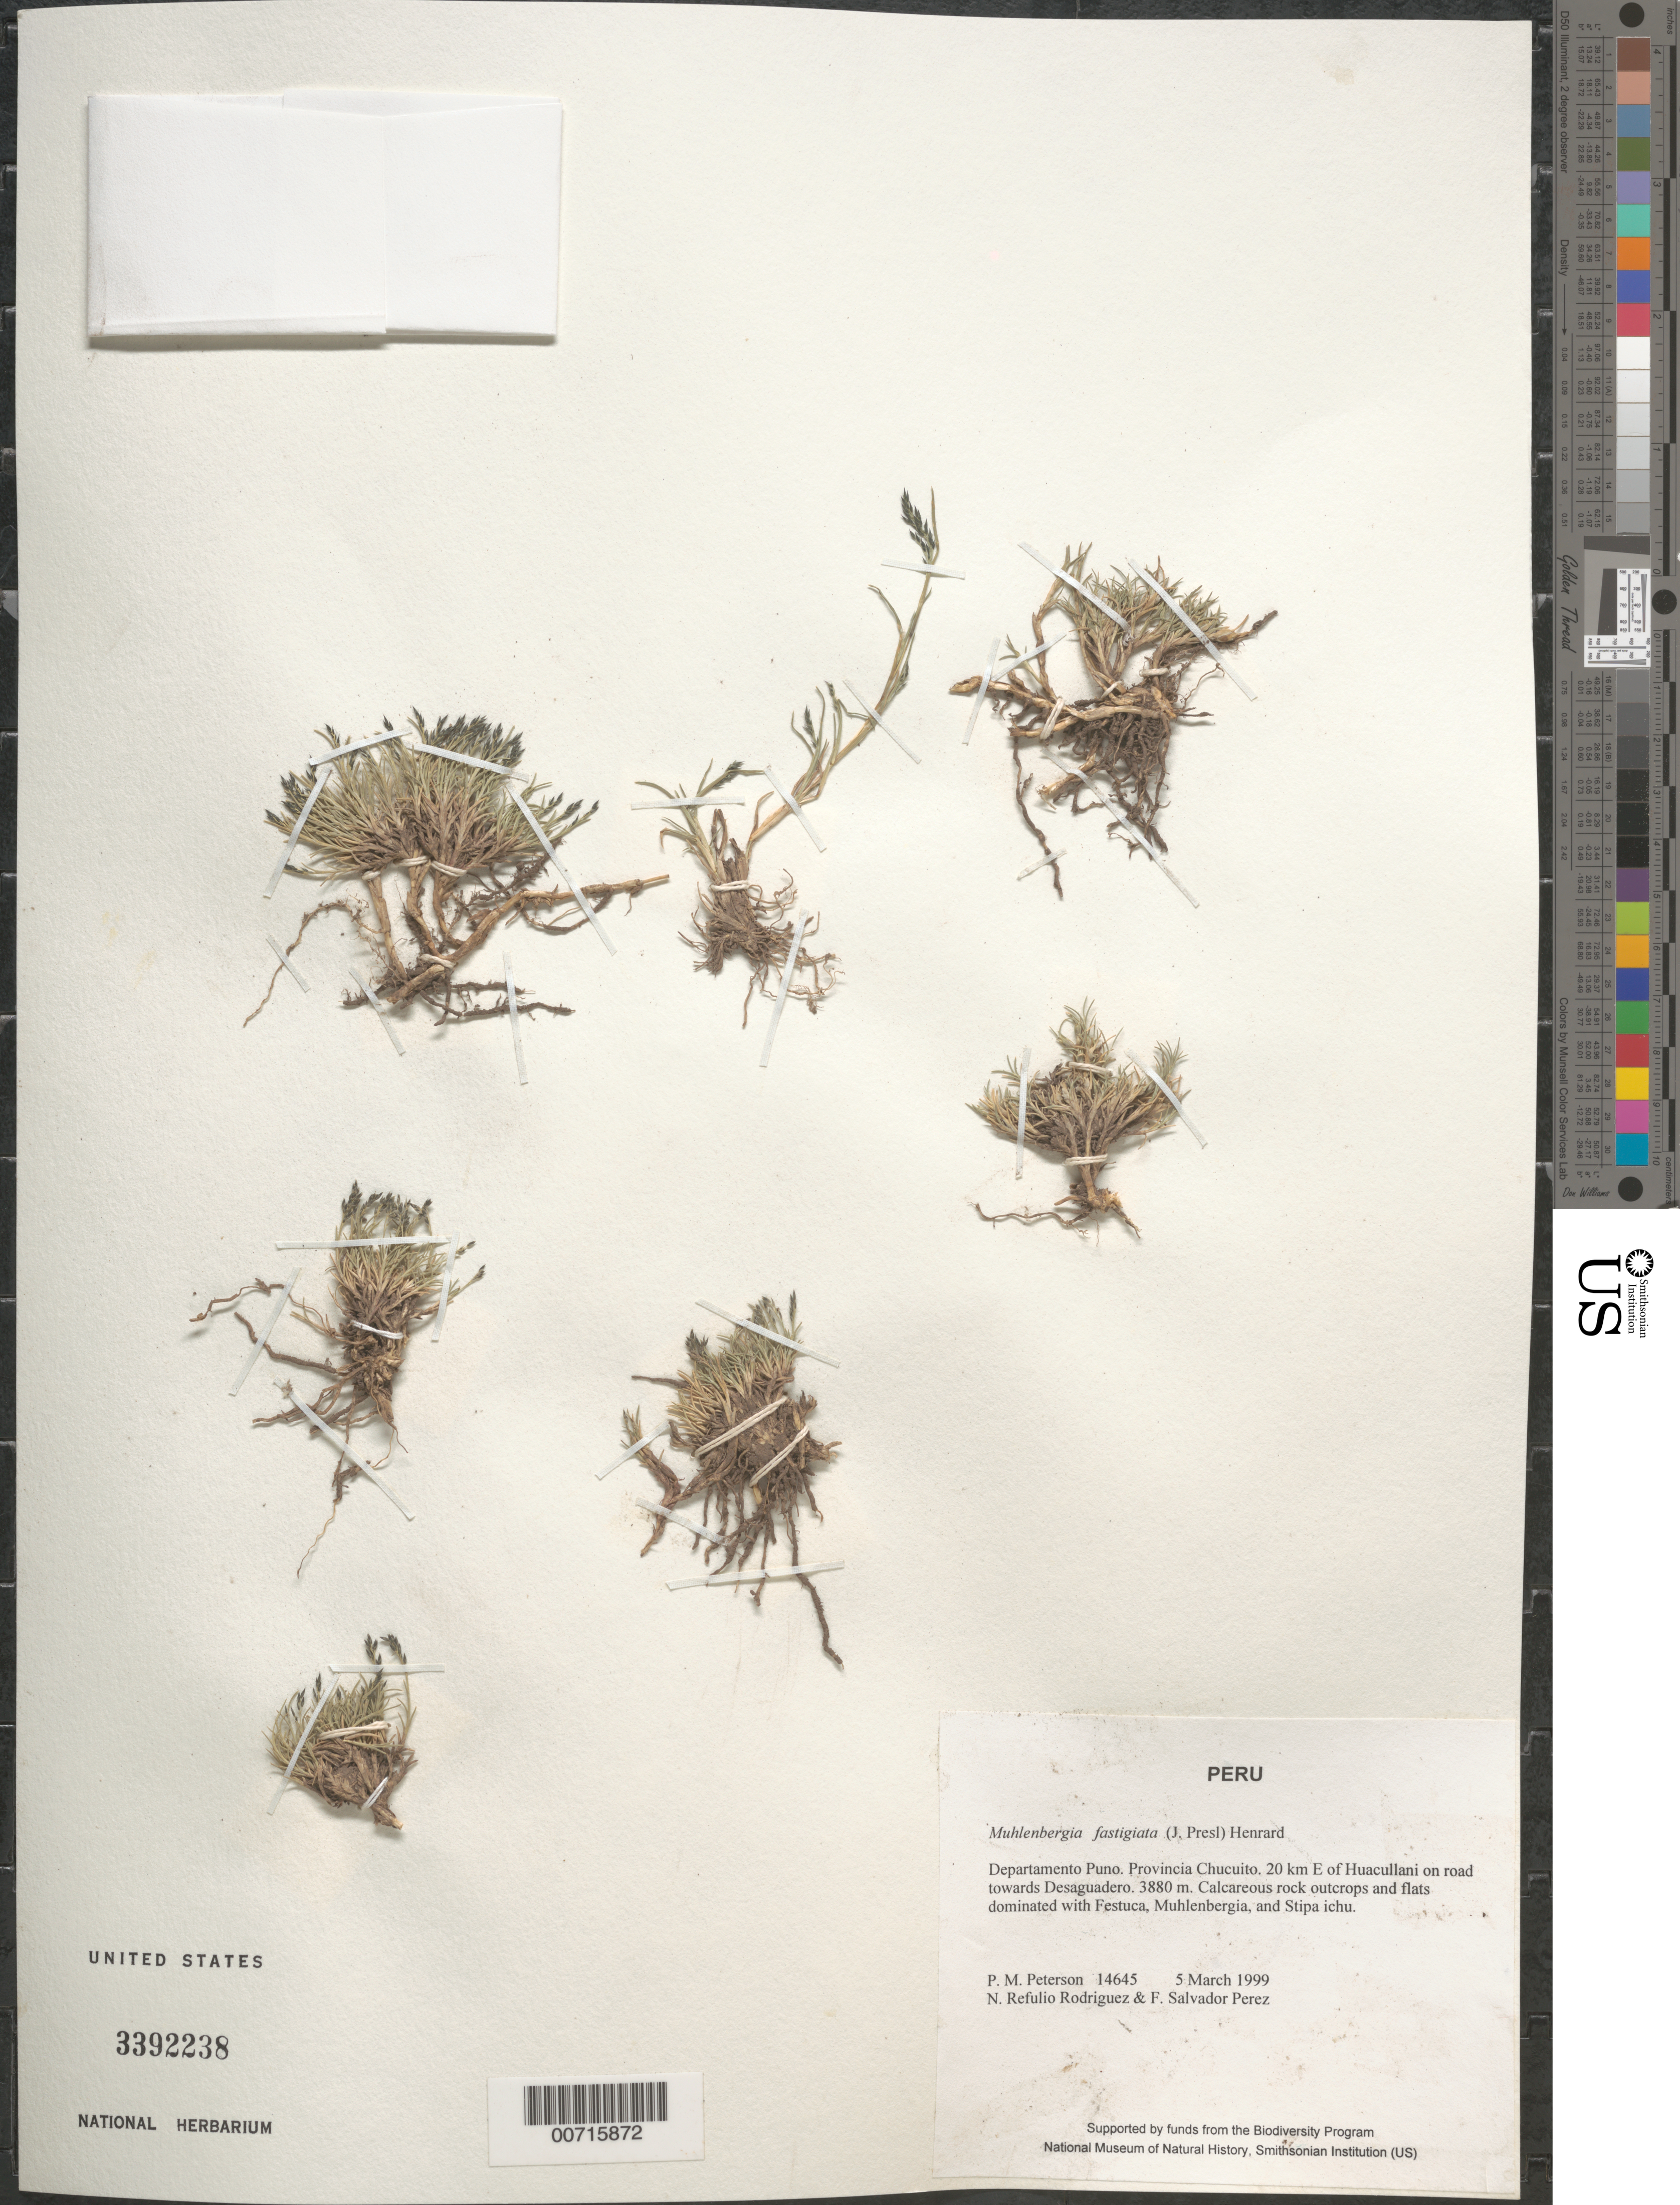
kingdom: Plantae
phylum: Tracheophyta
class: Liliopsida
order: Poales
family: Poaceae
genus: Muhlenbergia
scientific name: Muhlenbergia fastigiata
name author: (J. Presl) Henr.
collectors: P. M. Peterson, N. Refulio-Rodríguez & F. Salvador Perez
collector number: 14645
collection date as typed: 05 Mar 1999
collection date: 1999-03-05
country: Peru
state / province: Puno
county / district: Chucuito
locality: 20 km E of Huacullani on road towards Desaguadero.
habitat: Calcareous rock outcrops and flats dominated with Festuca, Muhlenbergia and Stipa ichu.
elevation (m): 3880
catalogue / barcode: US 3392238